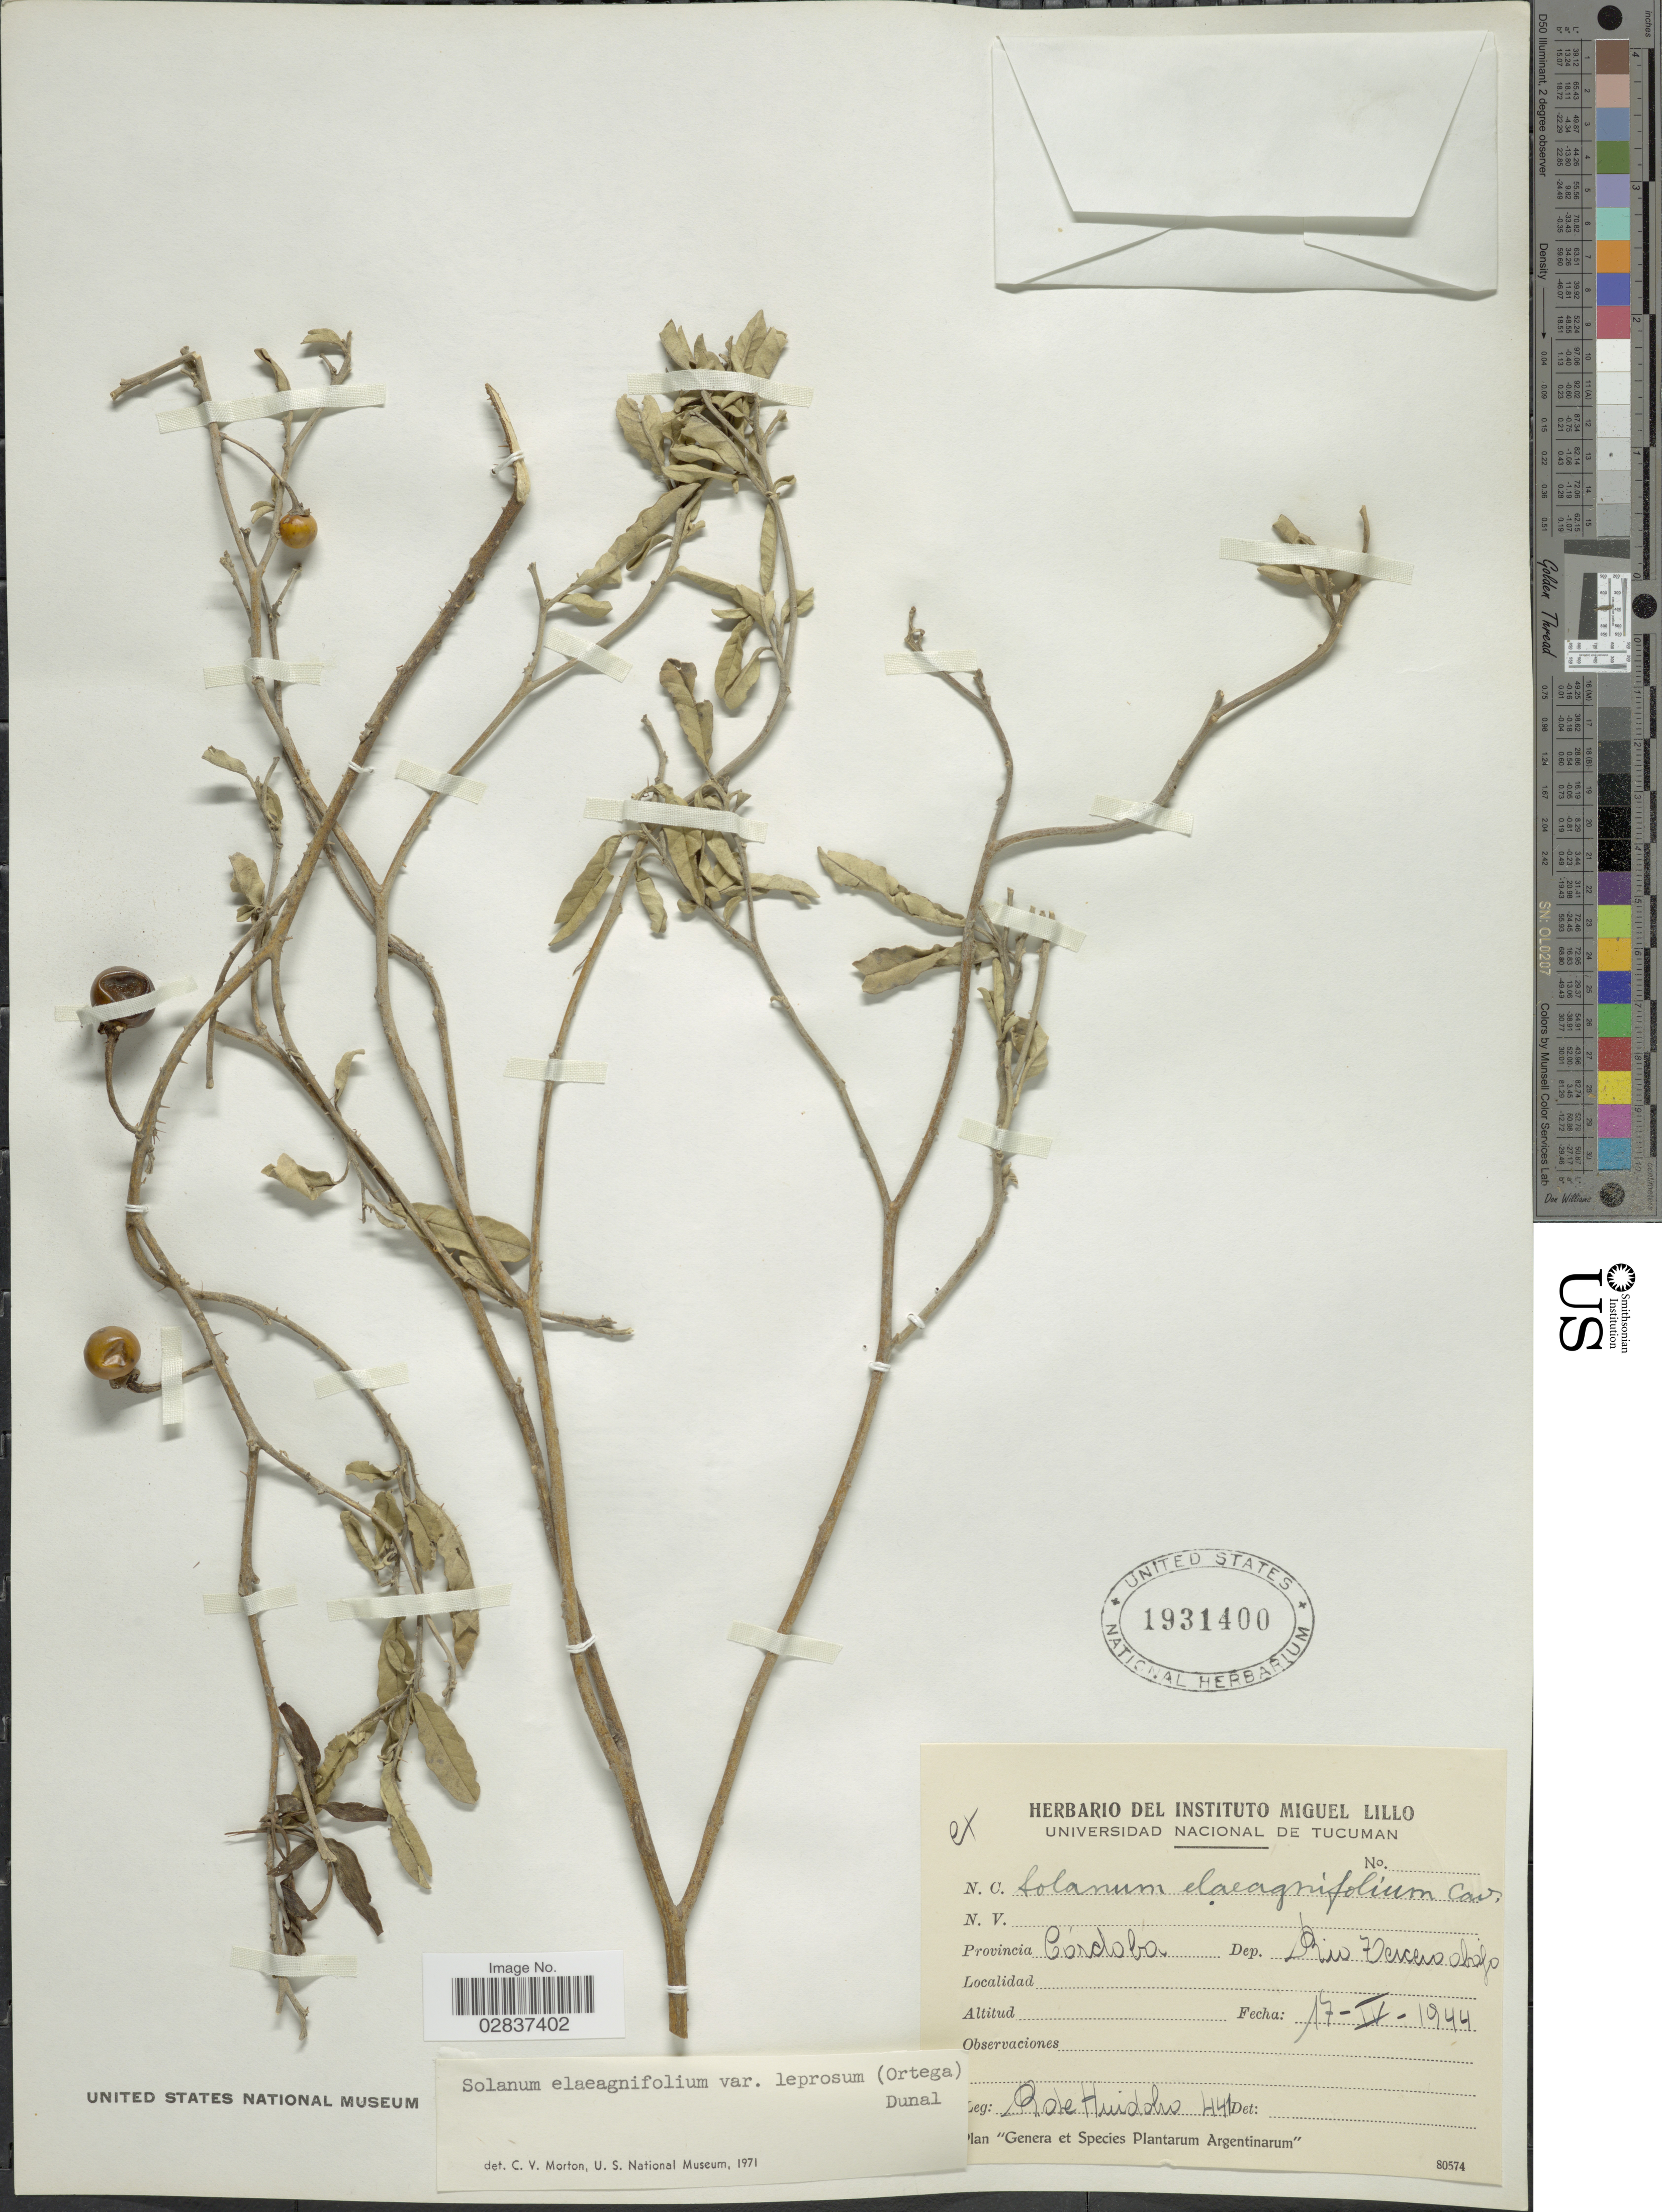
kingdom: Plantae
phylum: Tracheophyta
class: Magnoliopsida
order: Solanales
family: Solanaceae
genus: Solanum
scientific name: Solanum elaeagnifolium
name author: Cav.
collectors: R. Huidoho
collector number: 441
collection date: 1944-04-17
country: Argentina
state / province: Cordoba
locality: Provincia Cordoba, Dep. Rio Tercero abrejo.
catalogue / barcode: US 1931400